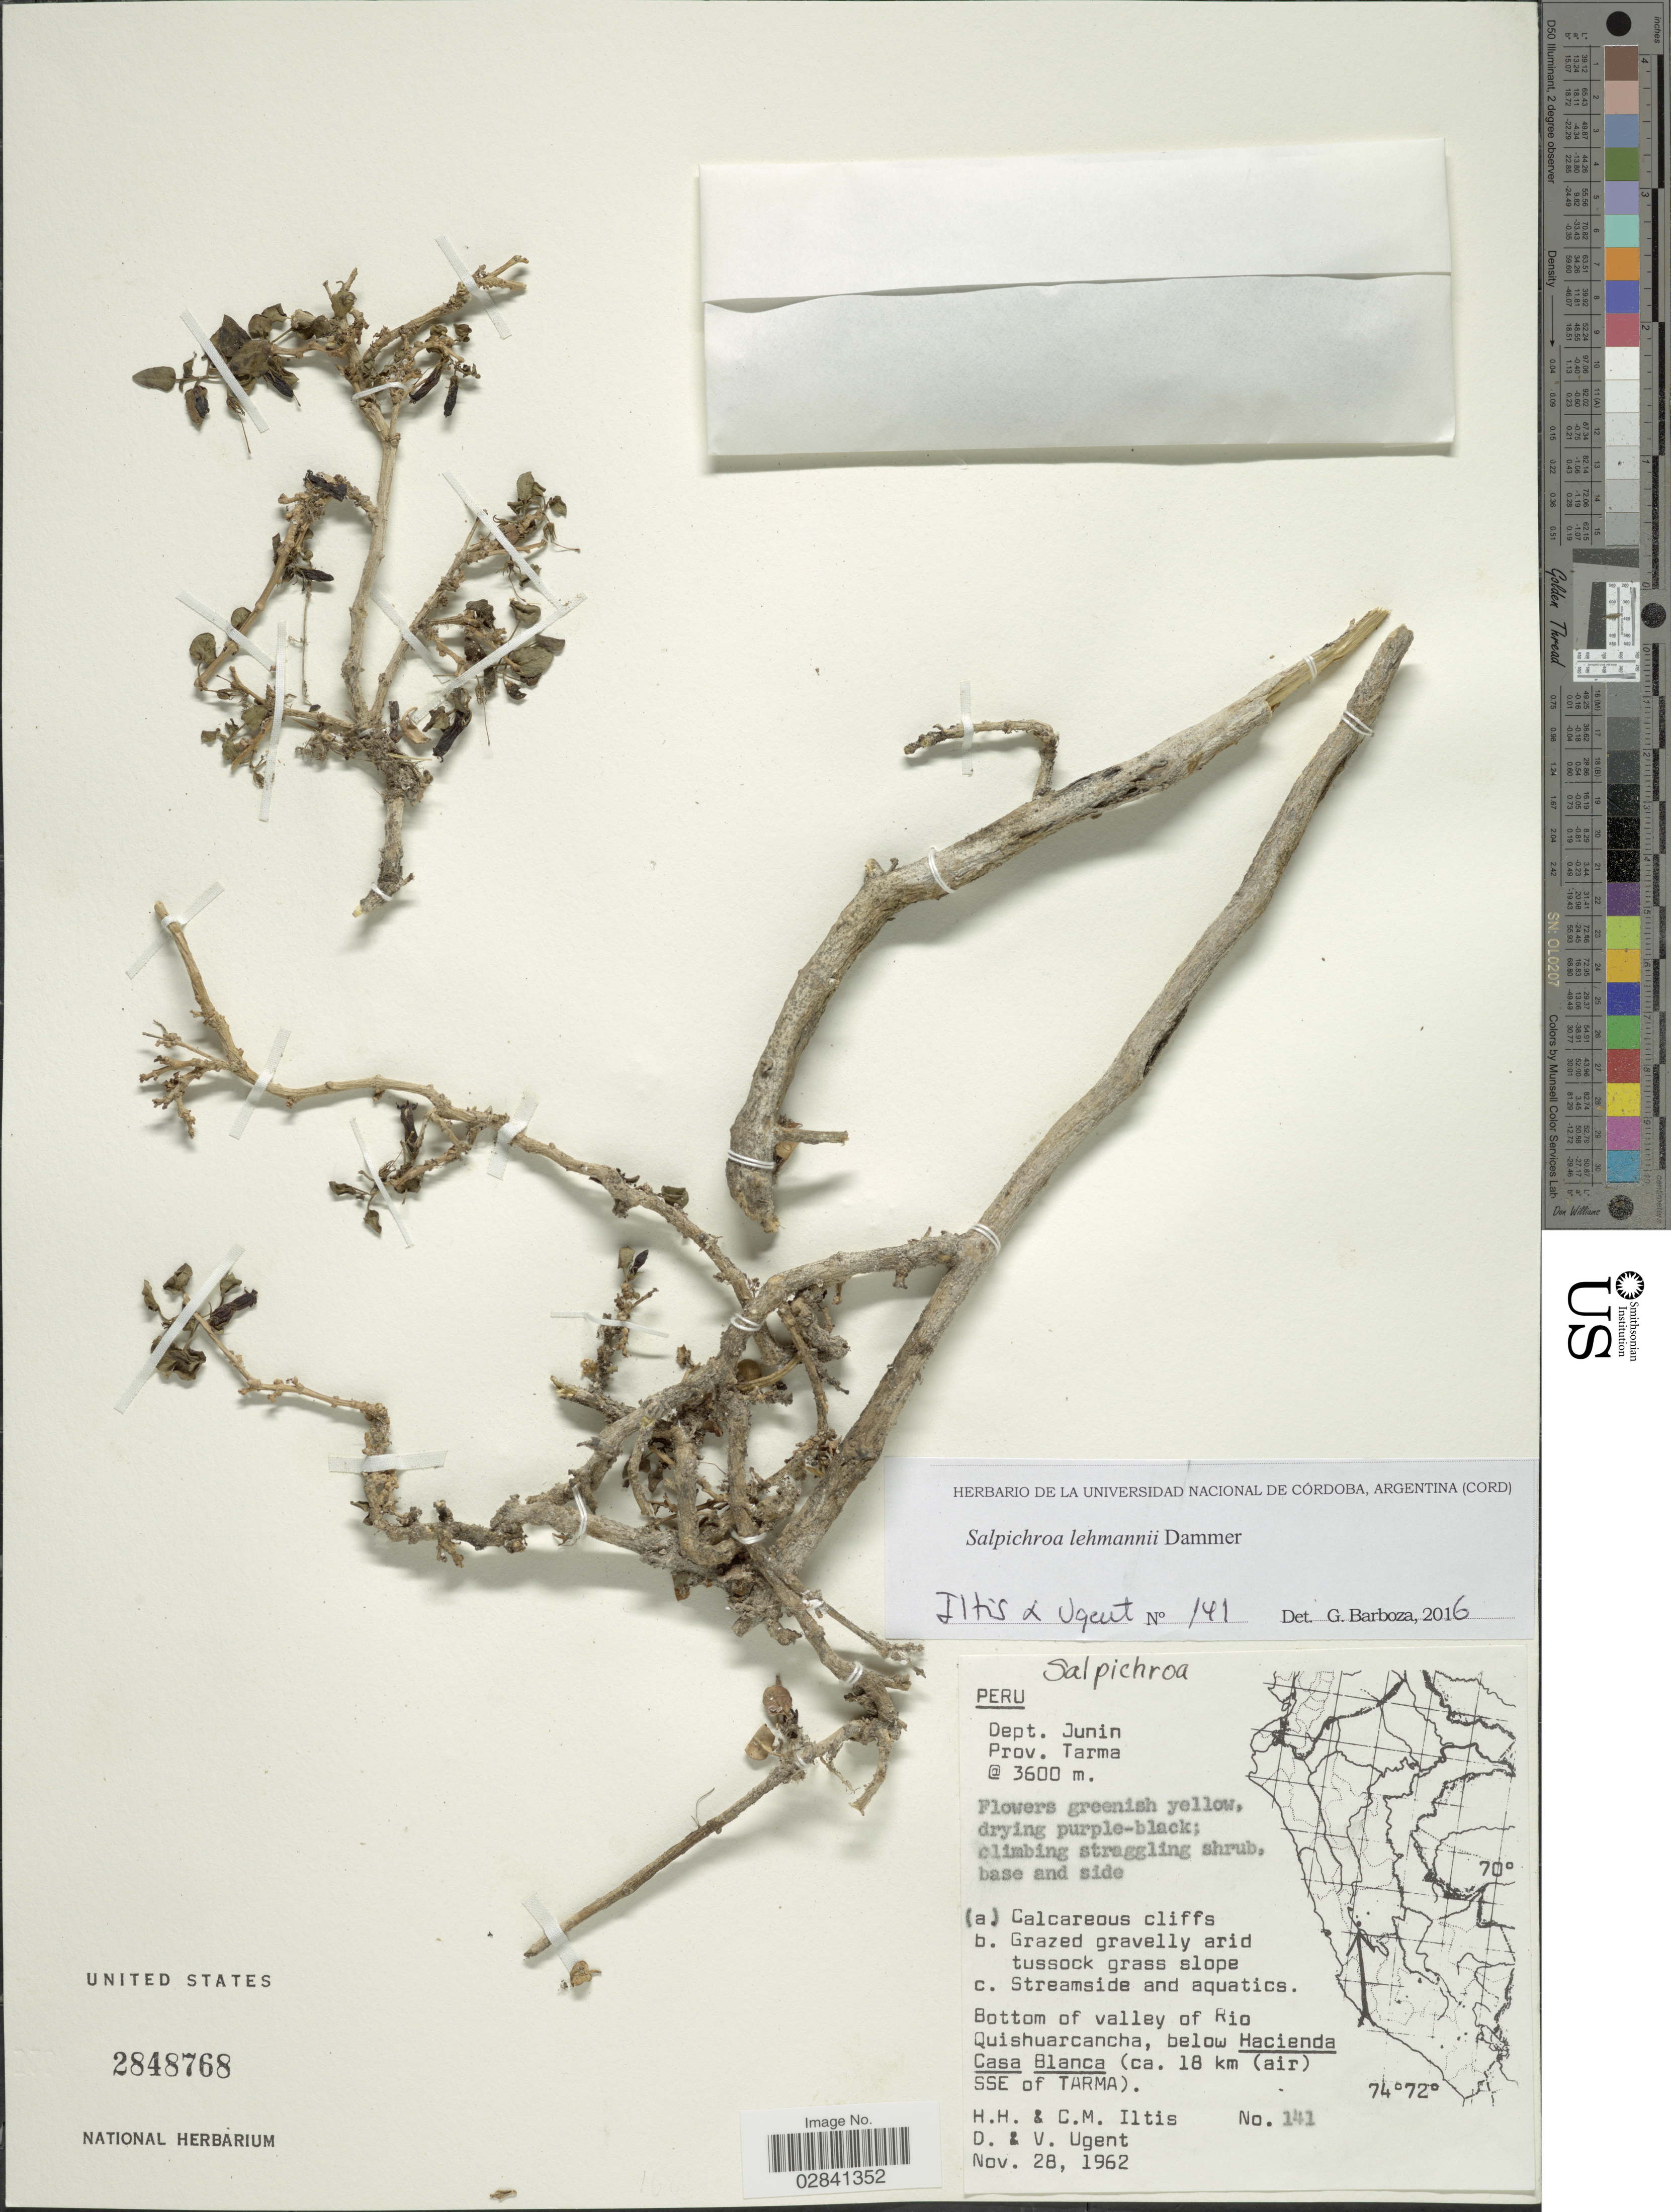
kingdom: Plantae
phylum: Tracheophyta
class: Magnoliopsida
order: Solanales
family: Solanaceae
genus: Salpichroa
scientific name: Salpichroa tristis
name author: Walp.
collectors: H. H. Iltis, C. M Iltis, D. Ugent & V. Ugent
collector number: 141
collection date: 1962-11-28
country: Peru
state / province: Junín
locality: Dept. Junin. Prov. Tarma. Bottom of valley of Rio Quishuarcancha, below Hacienda Casa Blanca (ca. 18 km (air) SSE of Tarma).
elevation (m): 3600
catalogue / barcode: US 2848768